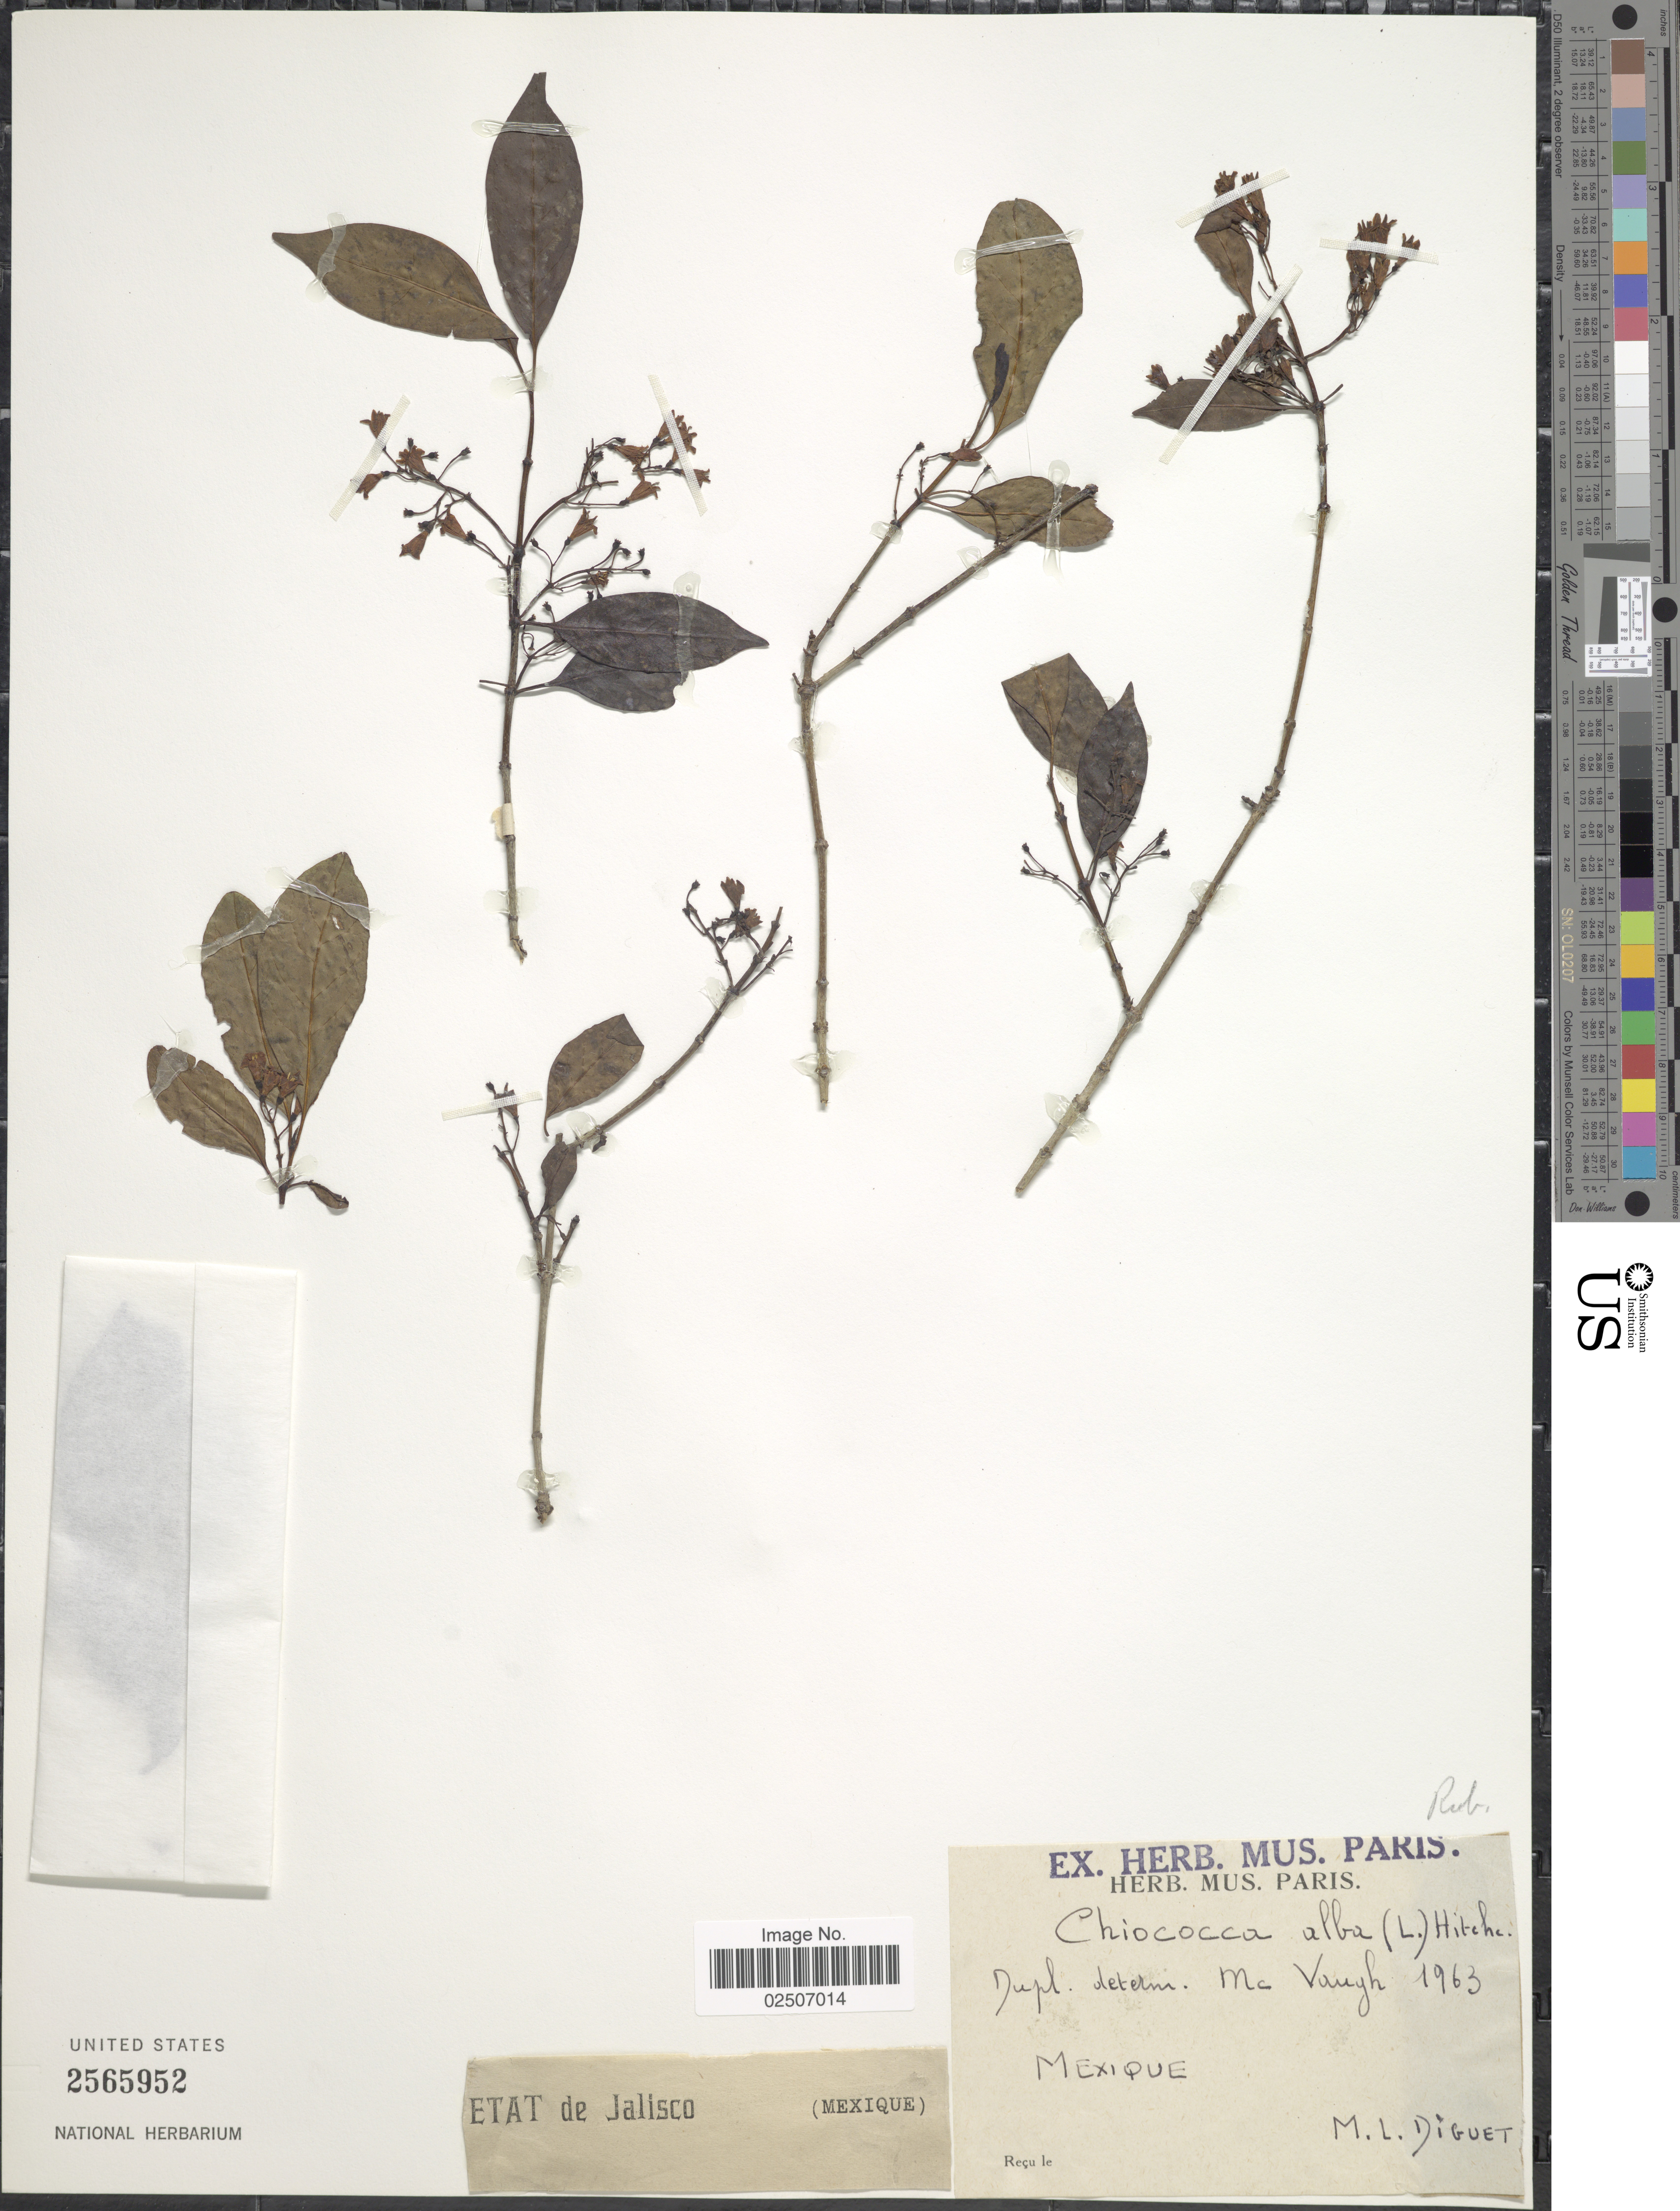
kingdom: Plantae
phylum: Tracheophyta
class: Magnoliopsida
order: Gentianales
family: Rubiaceae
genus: Chiococca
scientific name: Chiococca alba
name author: (L.) Hitchc.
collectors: M. L. Diguet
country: Mexico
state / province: Jalisco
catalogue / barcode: US 2565952